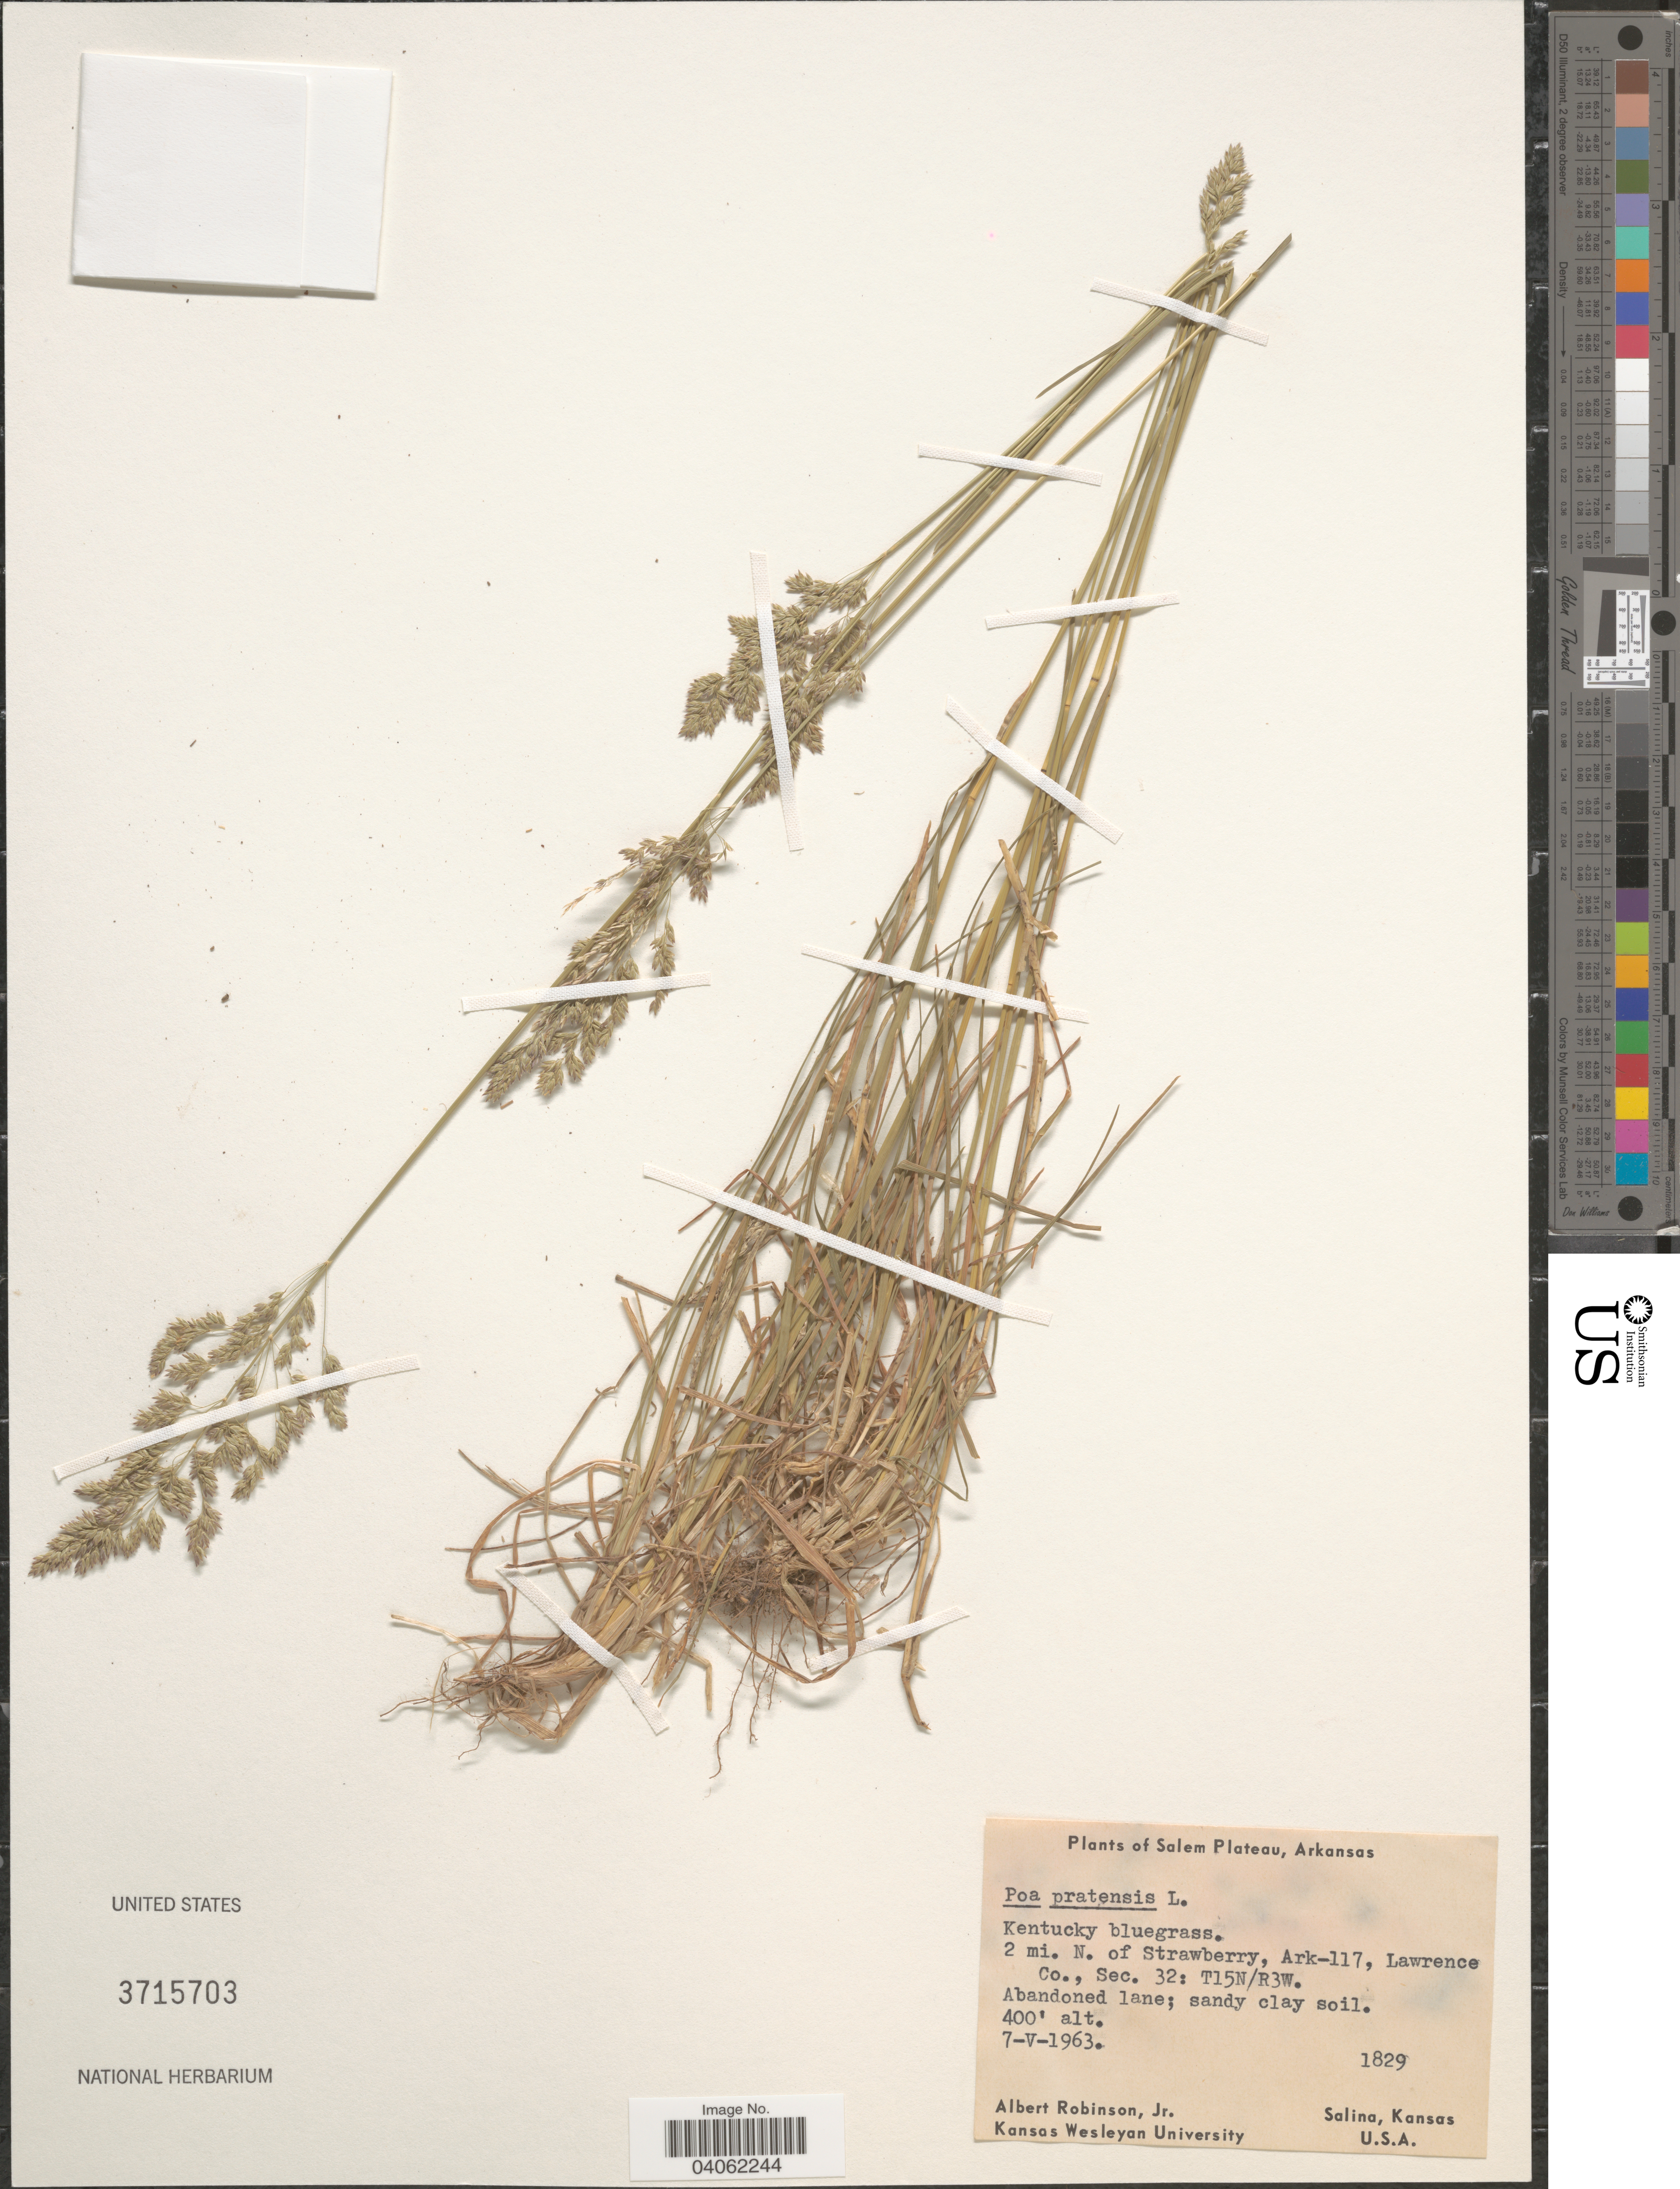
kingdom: Plantae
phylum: Tracheophyta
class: Liliopsida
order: Poales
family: Poaceae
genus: Poa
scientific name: Poa pratensis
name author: L.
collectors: A. Robinson Jr.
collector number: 1892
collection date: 1963-05-07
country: United States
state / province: Arkansas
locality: Salem Plateau. Kentucky bluegrass. 2 mi. N. of Strawberry, Ark-117, Lawrence Co., Sec. 32: T15N/R3W.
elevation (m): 122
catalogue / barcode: US 3715703